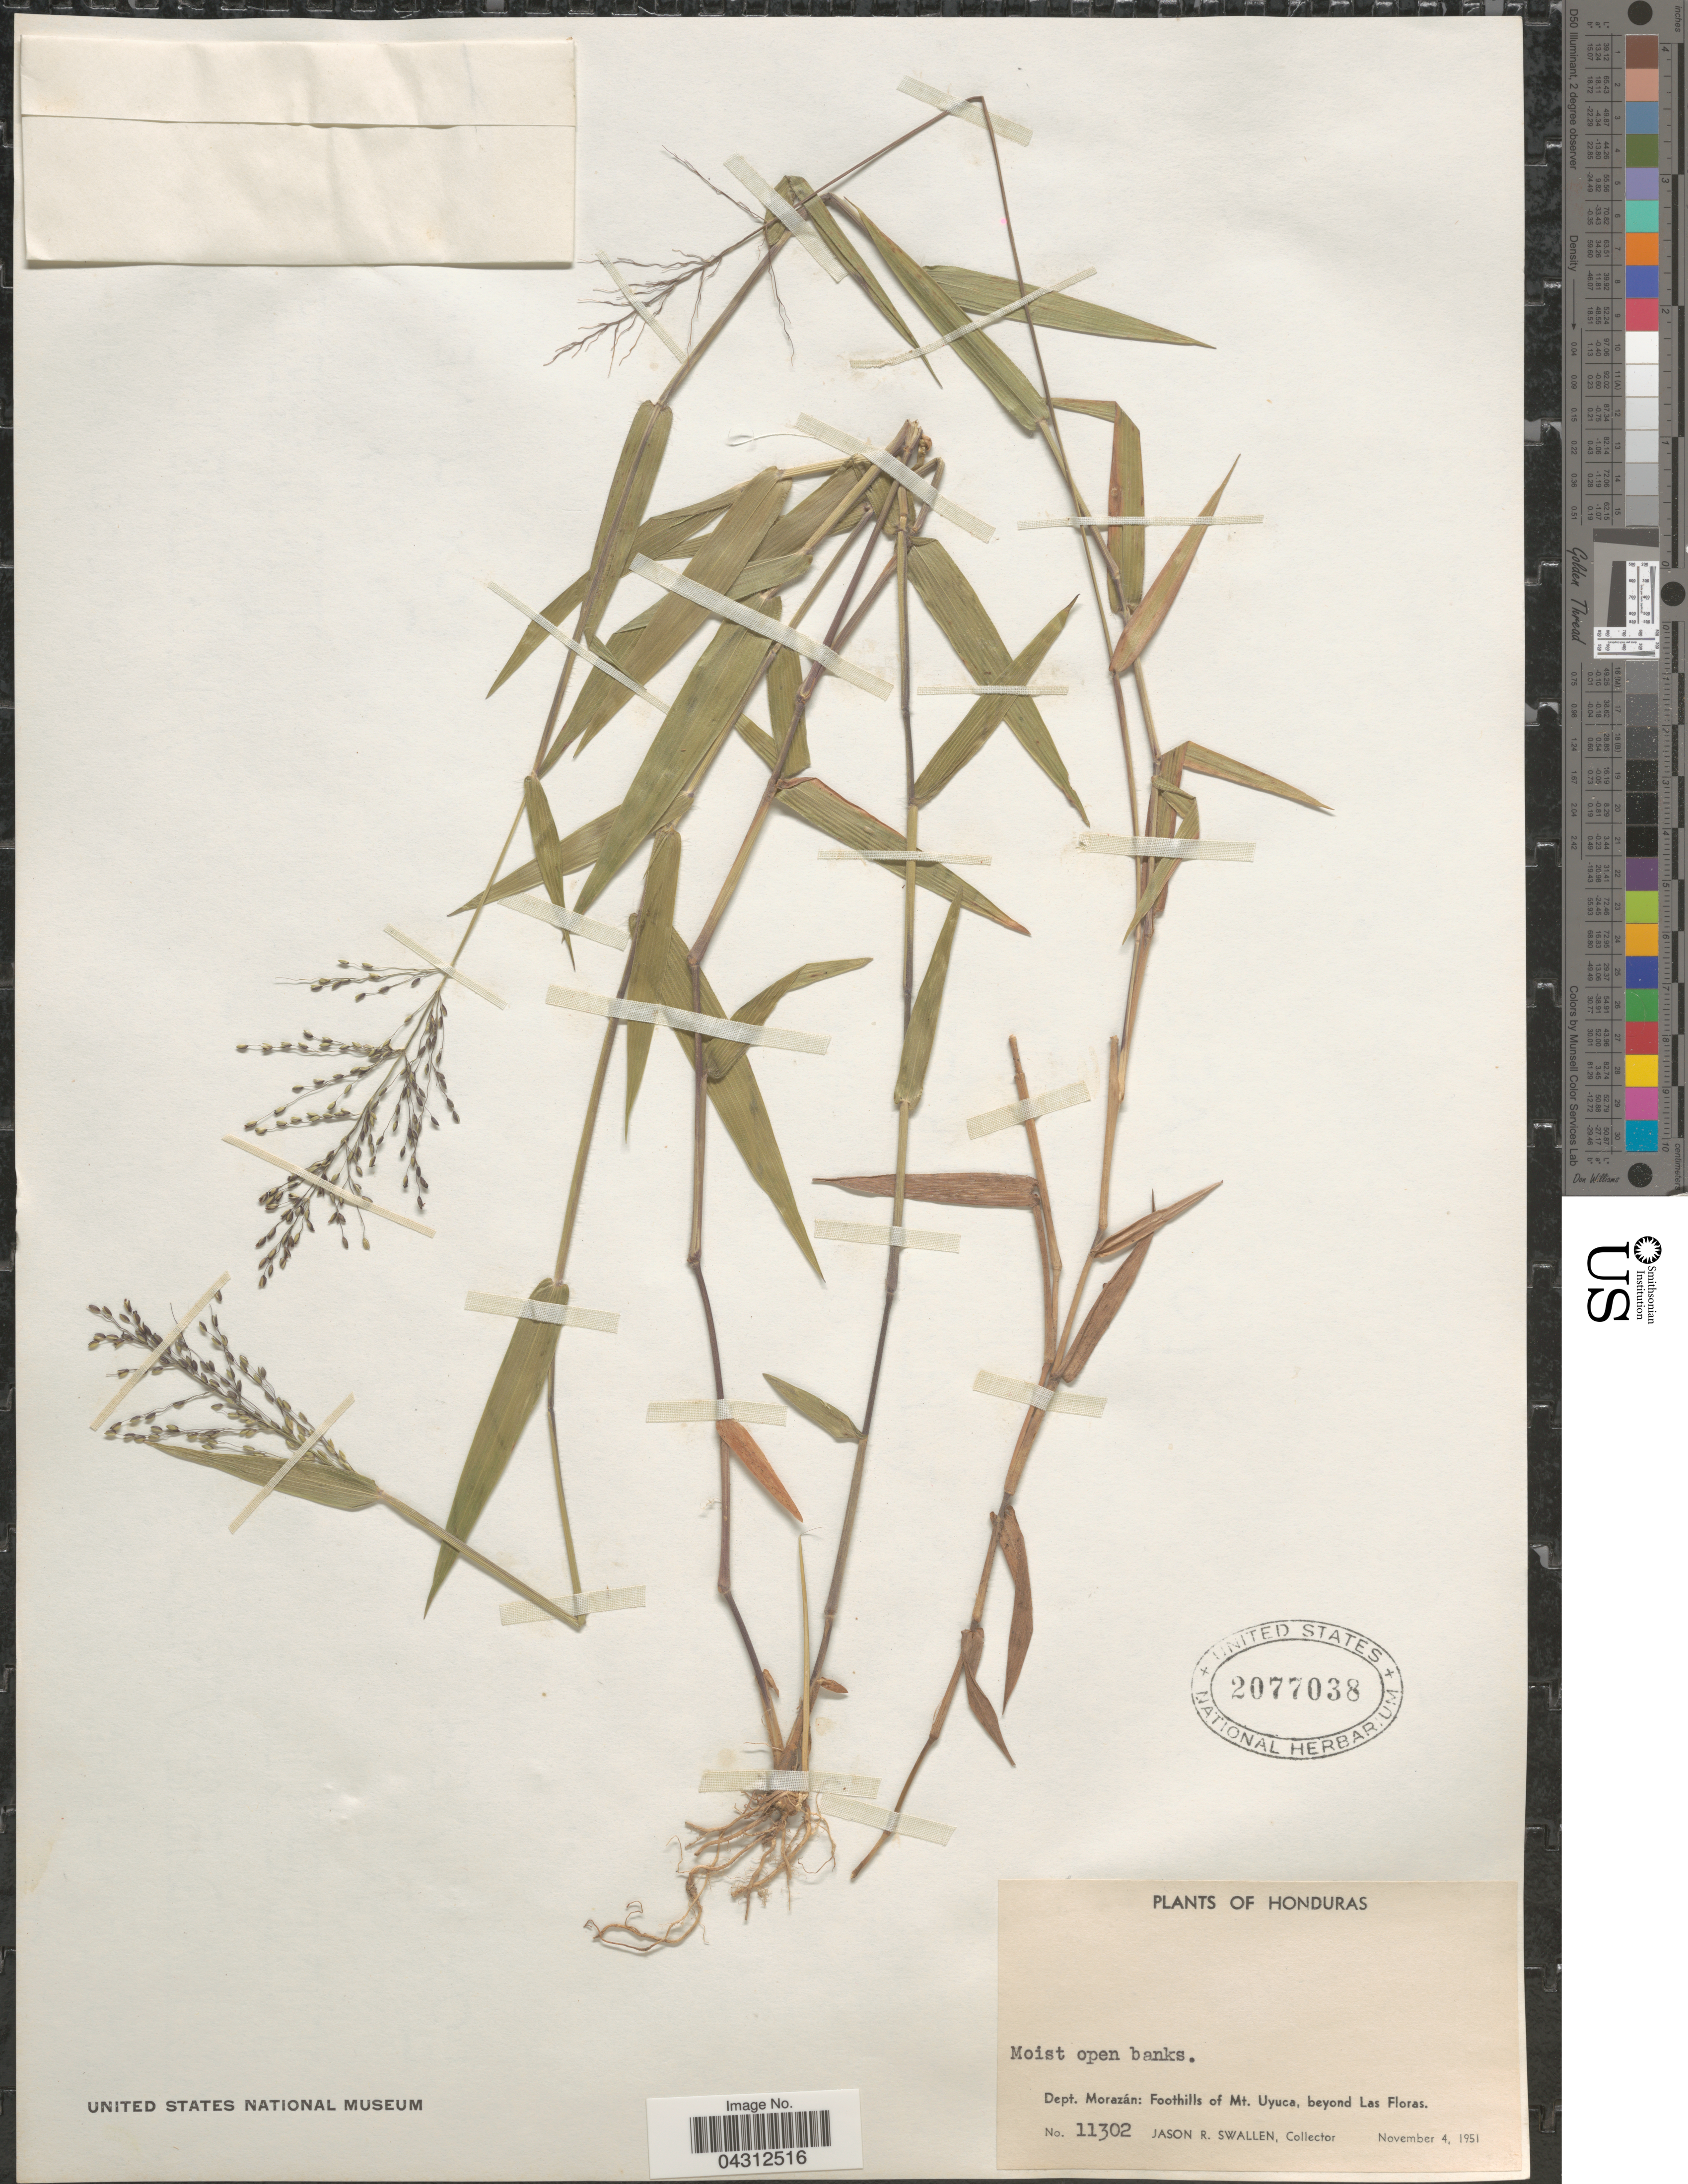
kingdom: Plantae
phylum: Tracheophyta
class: Liliopsida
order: Poales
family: Poaceae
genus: Panicum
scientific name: Panicum sp.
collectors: J. R. Swallen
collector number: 11302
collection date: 1951-11-04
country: Honduras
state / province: Fco. Morazán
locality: Dept. Morazán: Foothills of Mt. Uyuca, beyond Las Floras.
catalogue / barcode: US 2077038